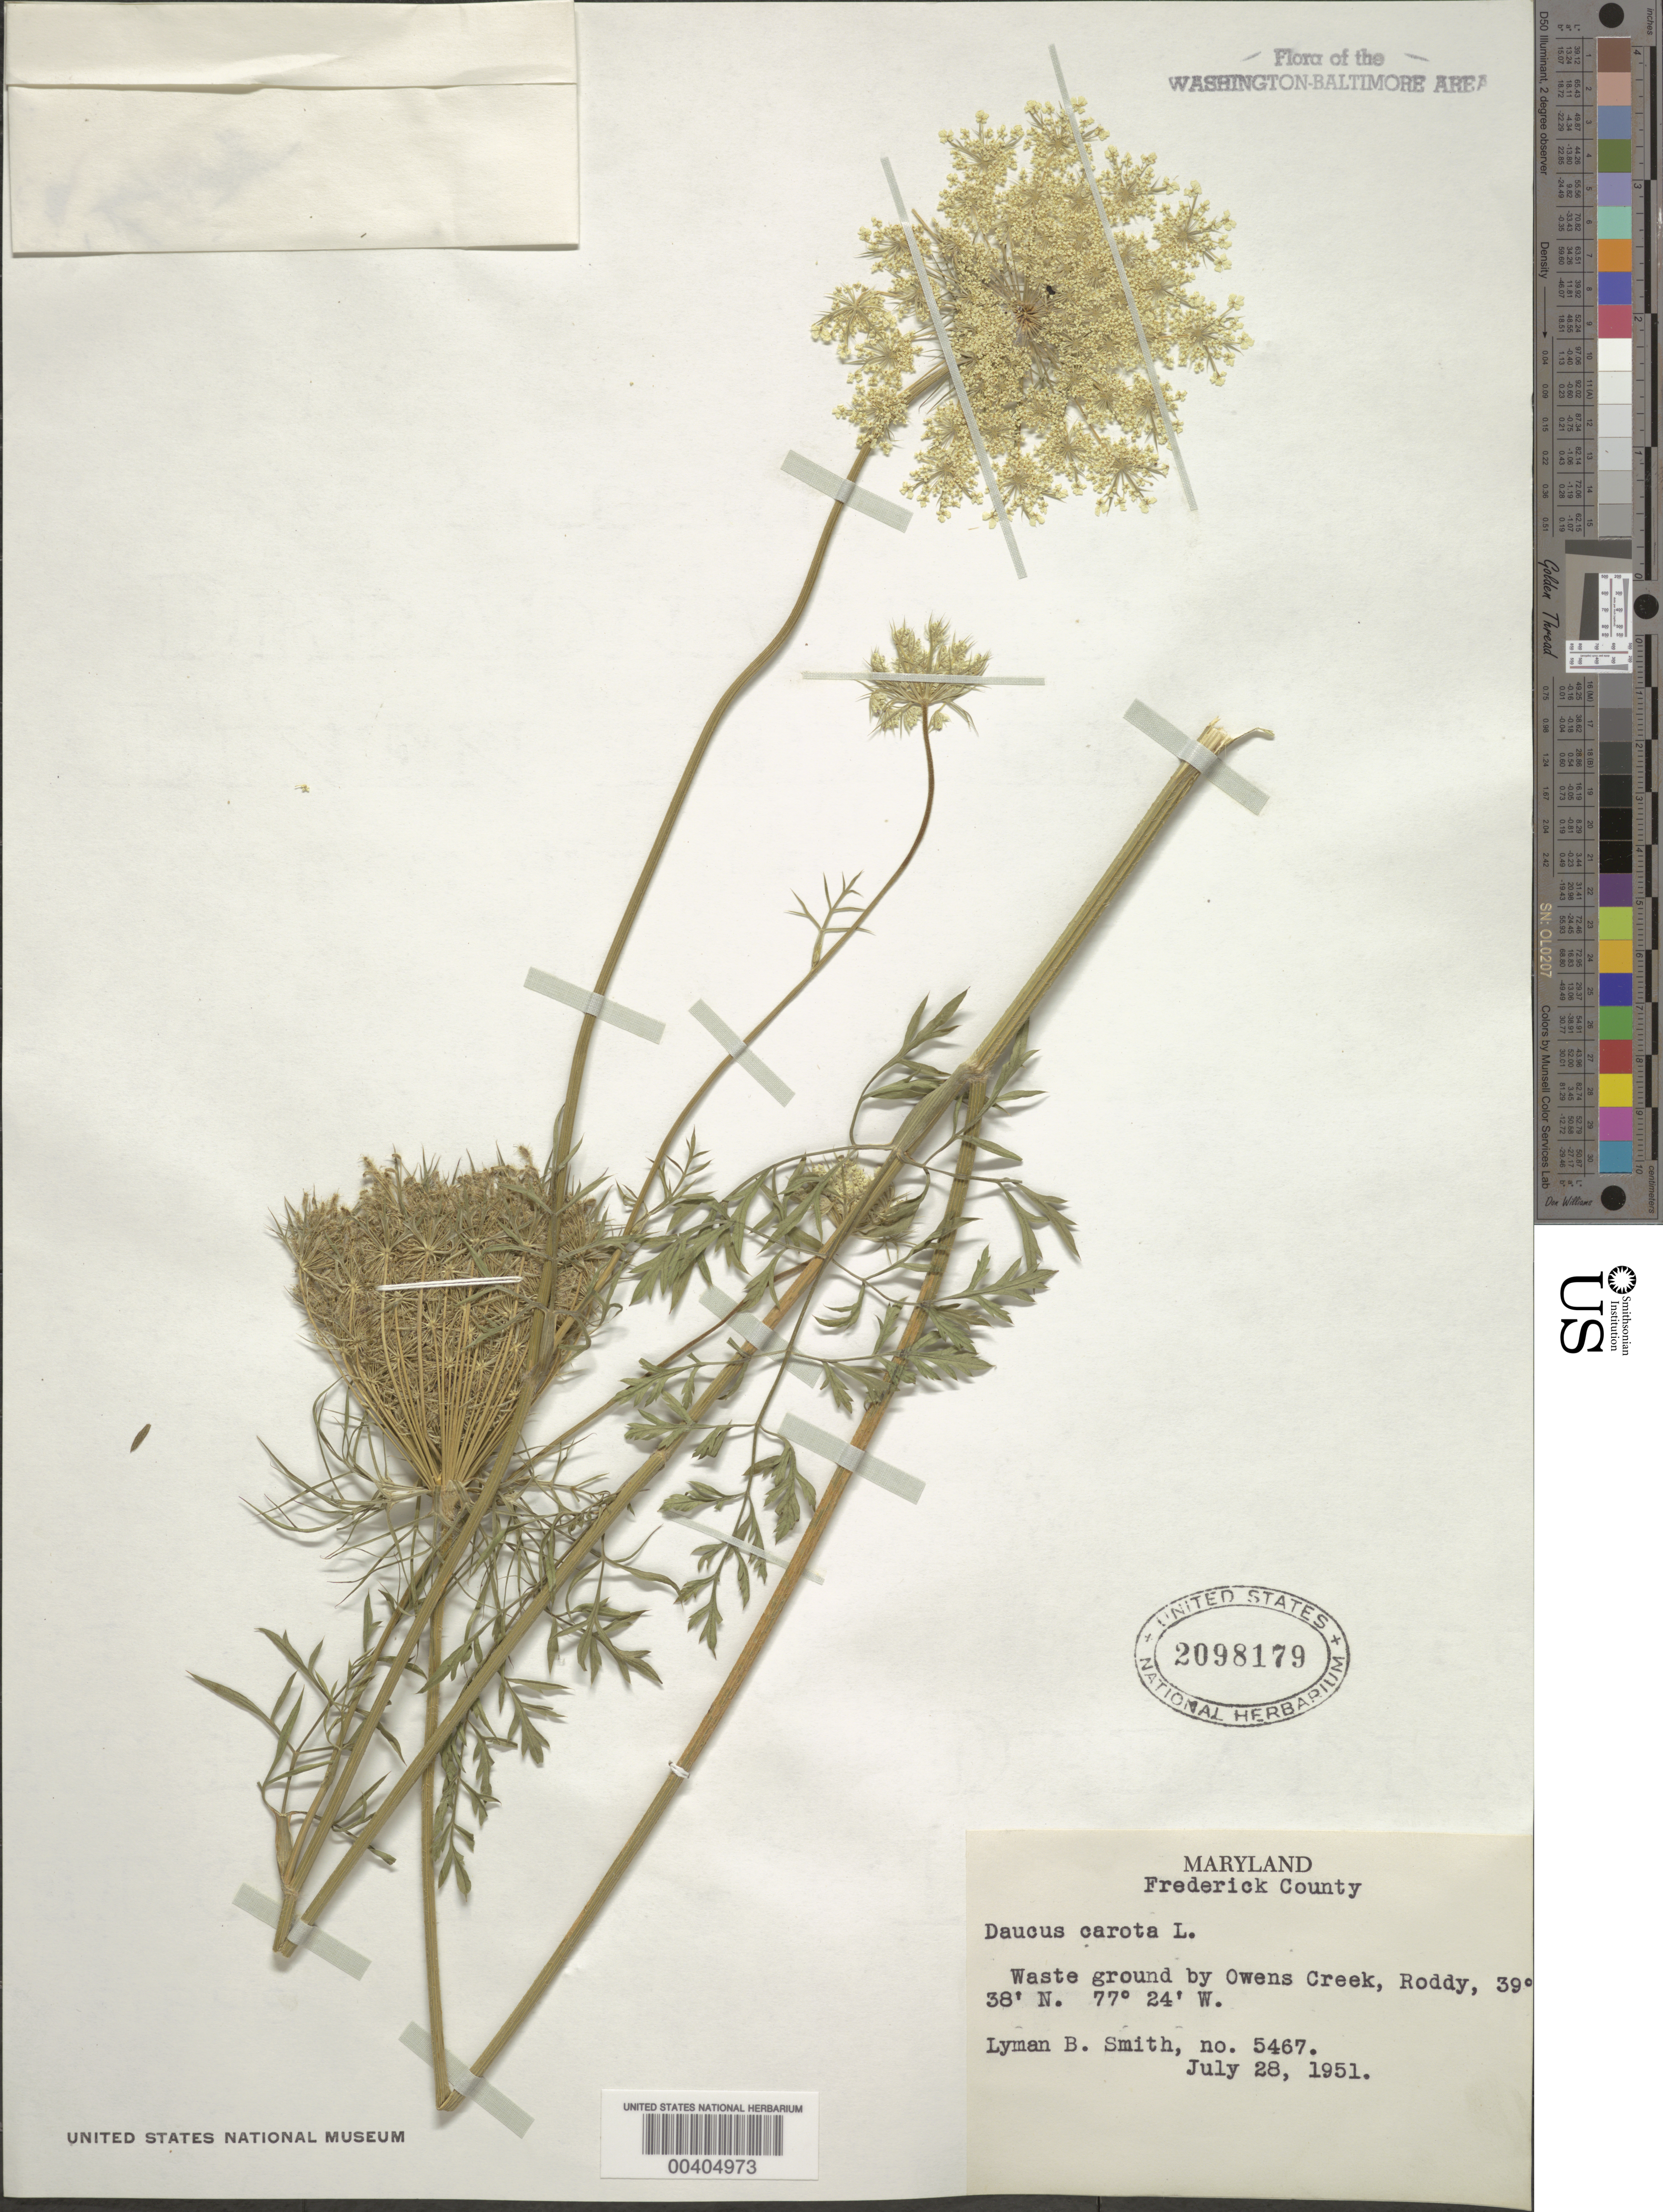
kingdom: Plantae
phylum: Tracheophyta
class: Magnoliopsida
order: Apiales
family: Apiaceae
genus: Daucus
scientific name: Daucus carota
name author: L.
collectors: L. Smith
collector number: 5467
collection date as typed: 28 Jul 1951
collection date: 1951-07-28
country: United States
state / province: Maryland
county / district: Frederick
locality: Owens Creek, Roddy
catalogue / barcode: US 2098179